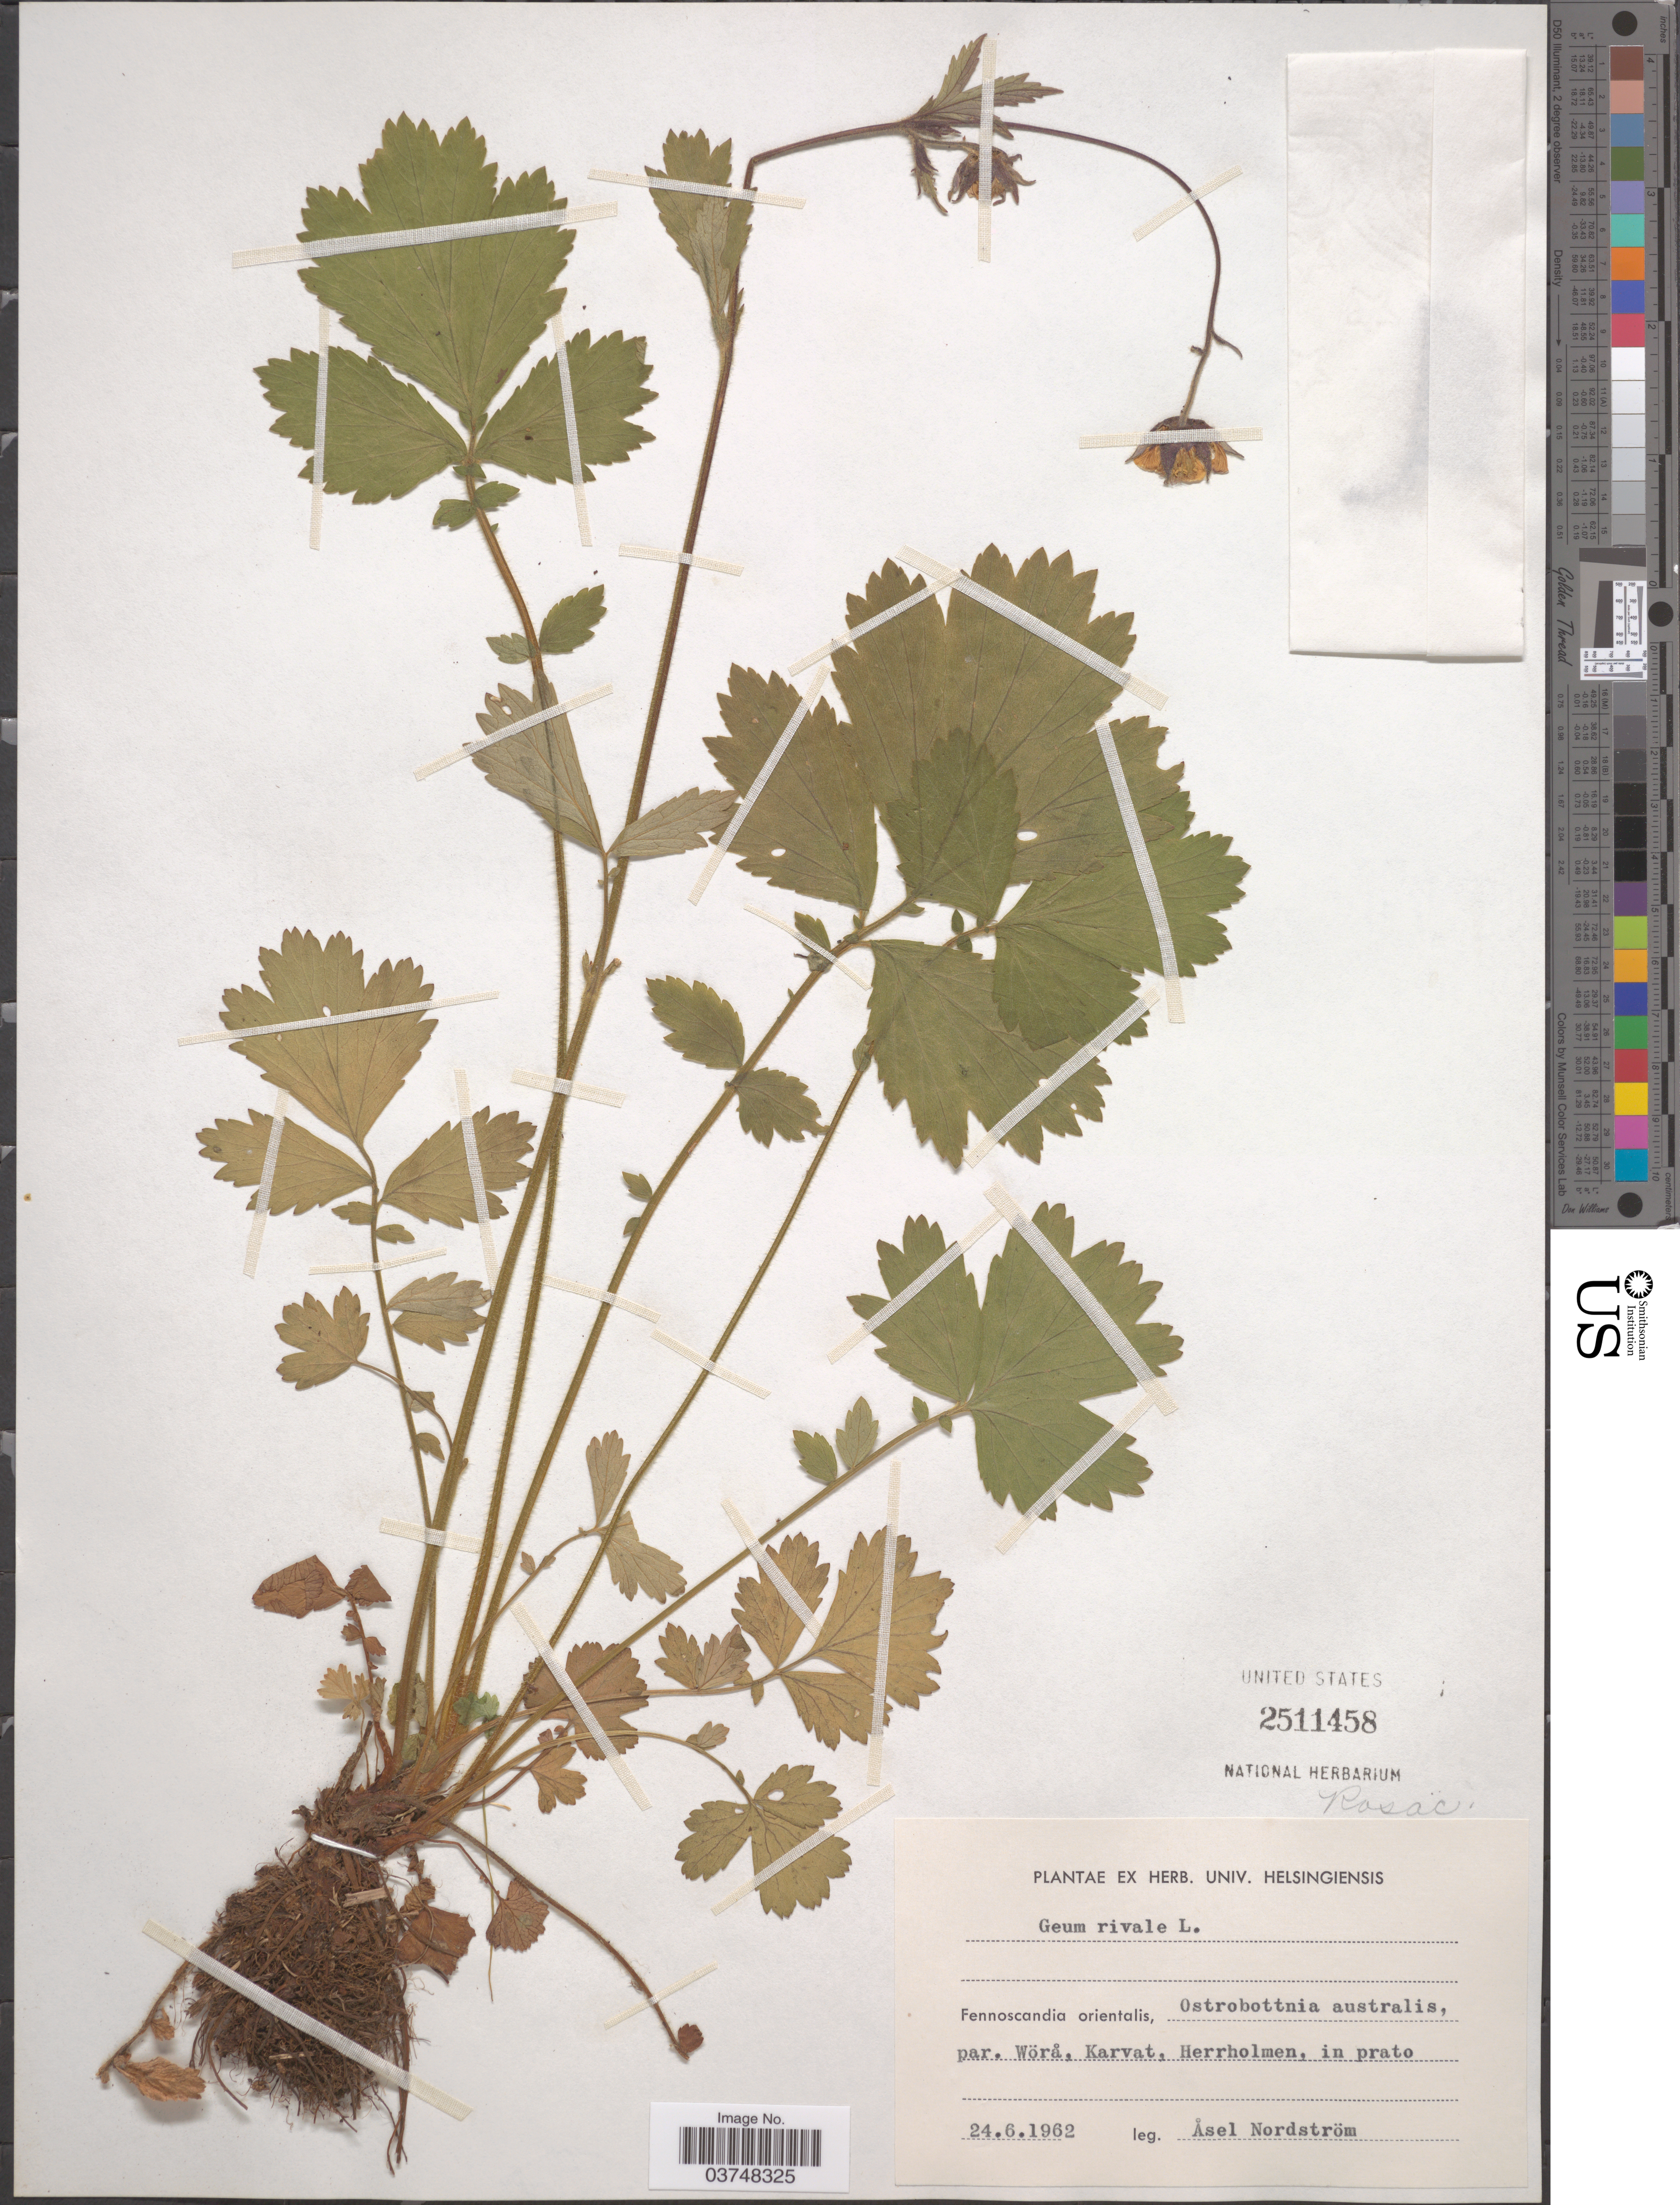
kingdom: Plantae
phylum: Tracheophyta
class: Magnoliopsida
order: Rosales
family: Rosaceae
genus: Geum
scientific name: Geum rivale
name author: L.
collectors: A. Nordström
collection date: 1962-06-24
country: Finland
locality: Fennoscandia orientalis, Ostrobottnia australis, par. Wörå, Karvat. Herrholmen, in prato.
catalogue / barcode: US 2511458